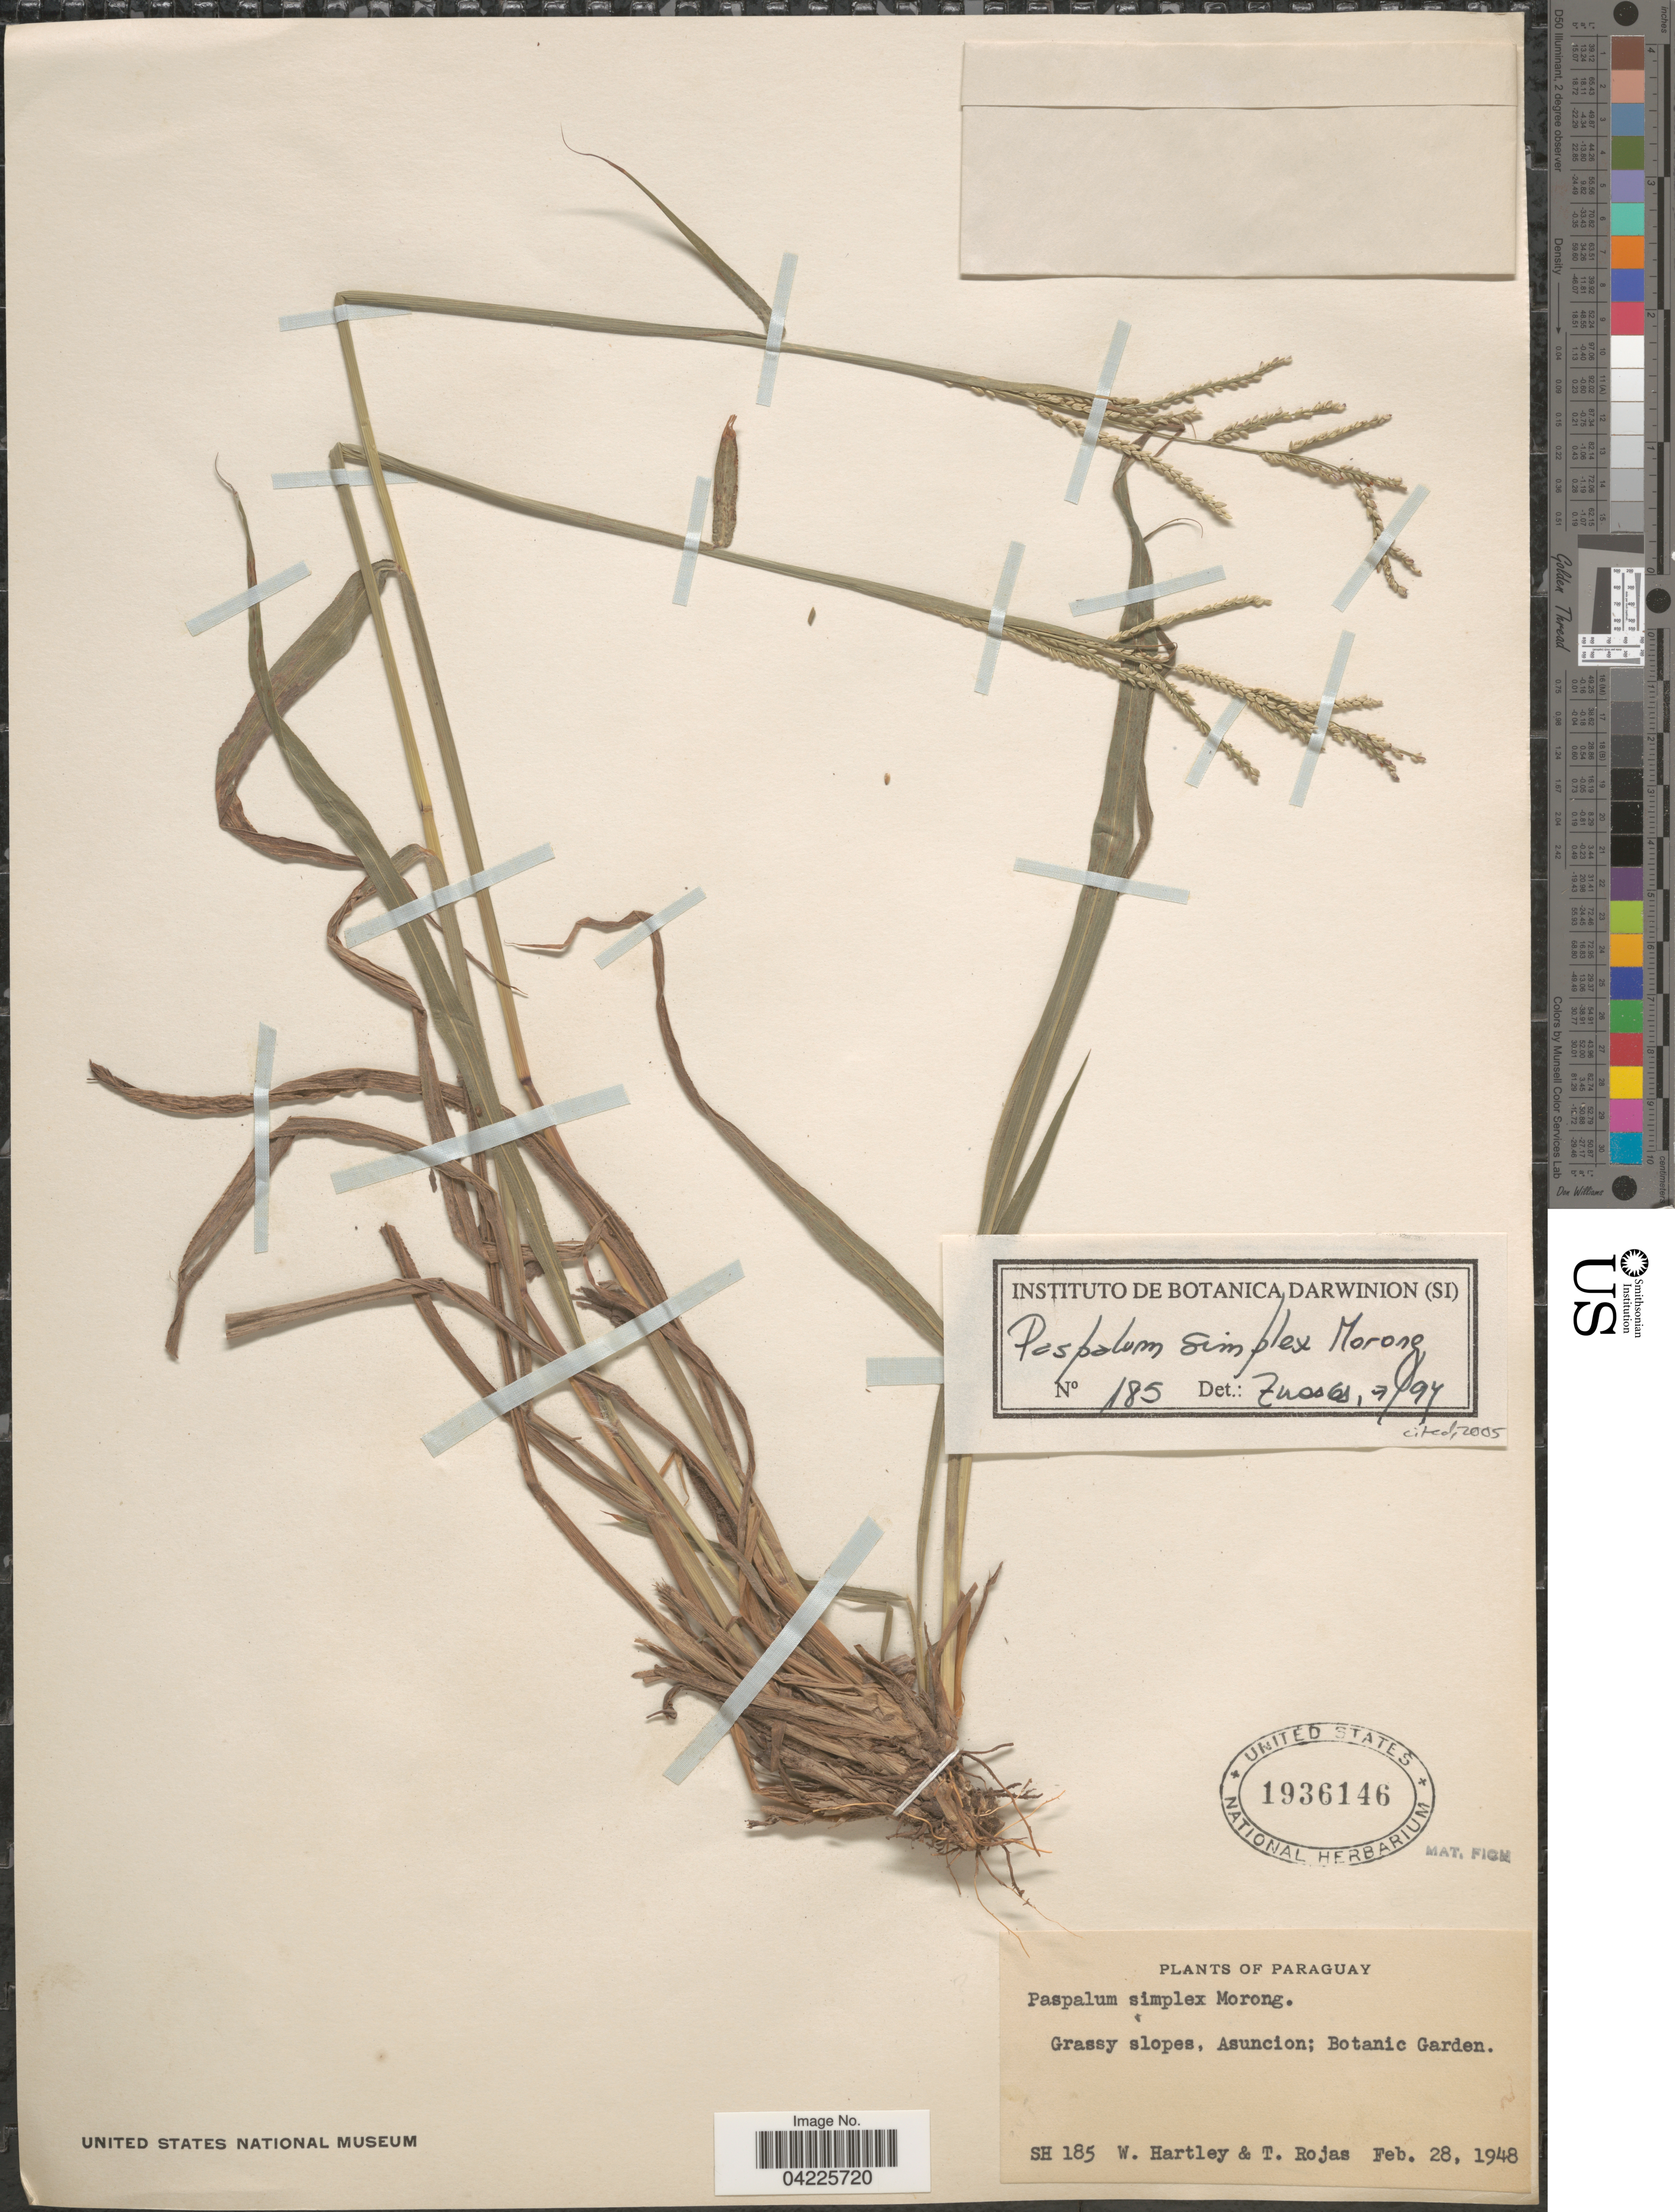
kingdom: Plantae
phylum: Tracheophyta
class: Liliopsida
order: Poales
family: Poaceae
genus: Paspalum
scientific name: Paspalum simplex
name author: Morong in Morong & Britton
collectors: W. Hartley & T. Rojas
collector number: SH185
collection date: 1948-02-28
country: Paraguay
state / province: Asuncion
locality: Grassy slopes, Asuncion; Botanic Garden.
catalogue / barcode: US 1936146